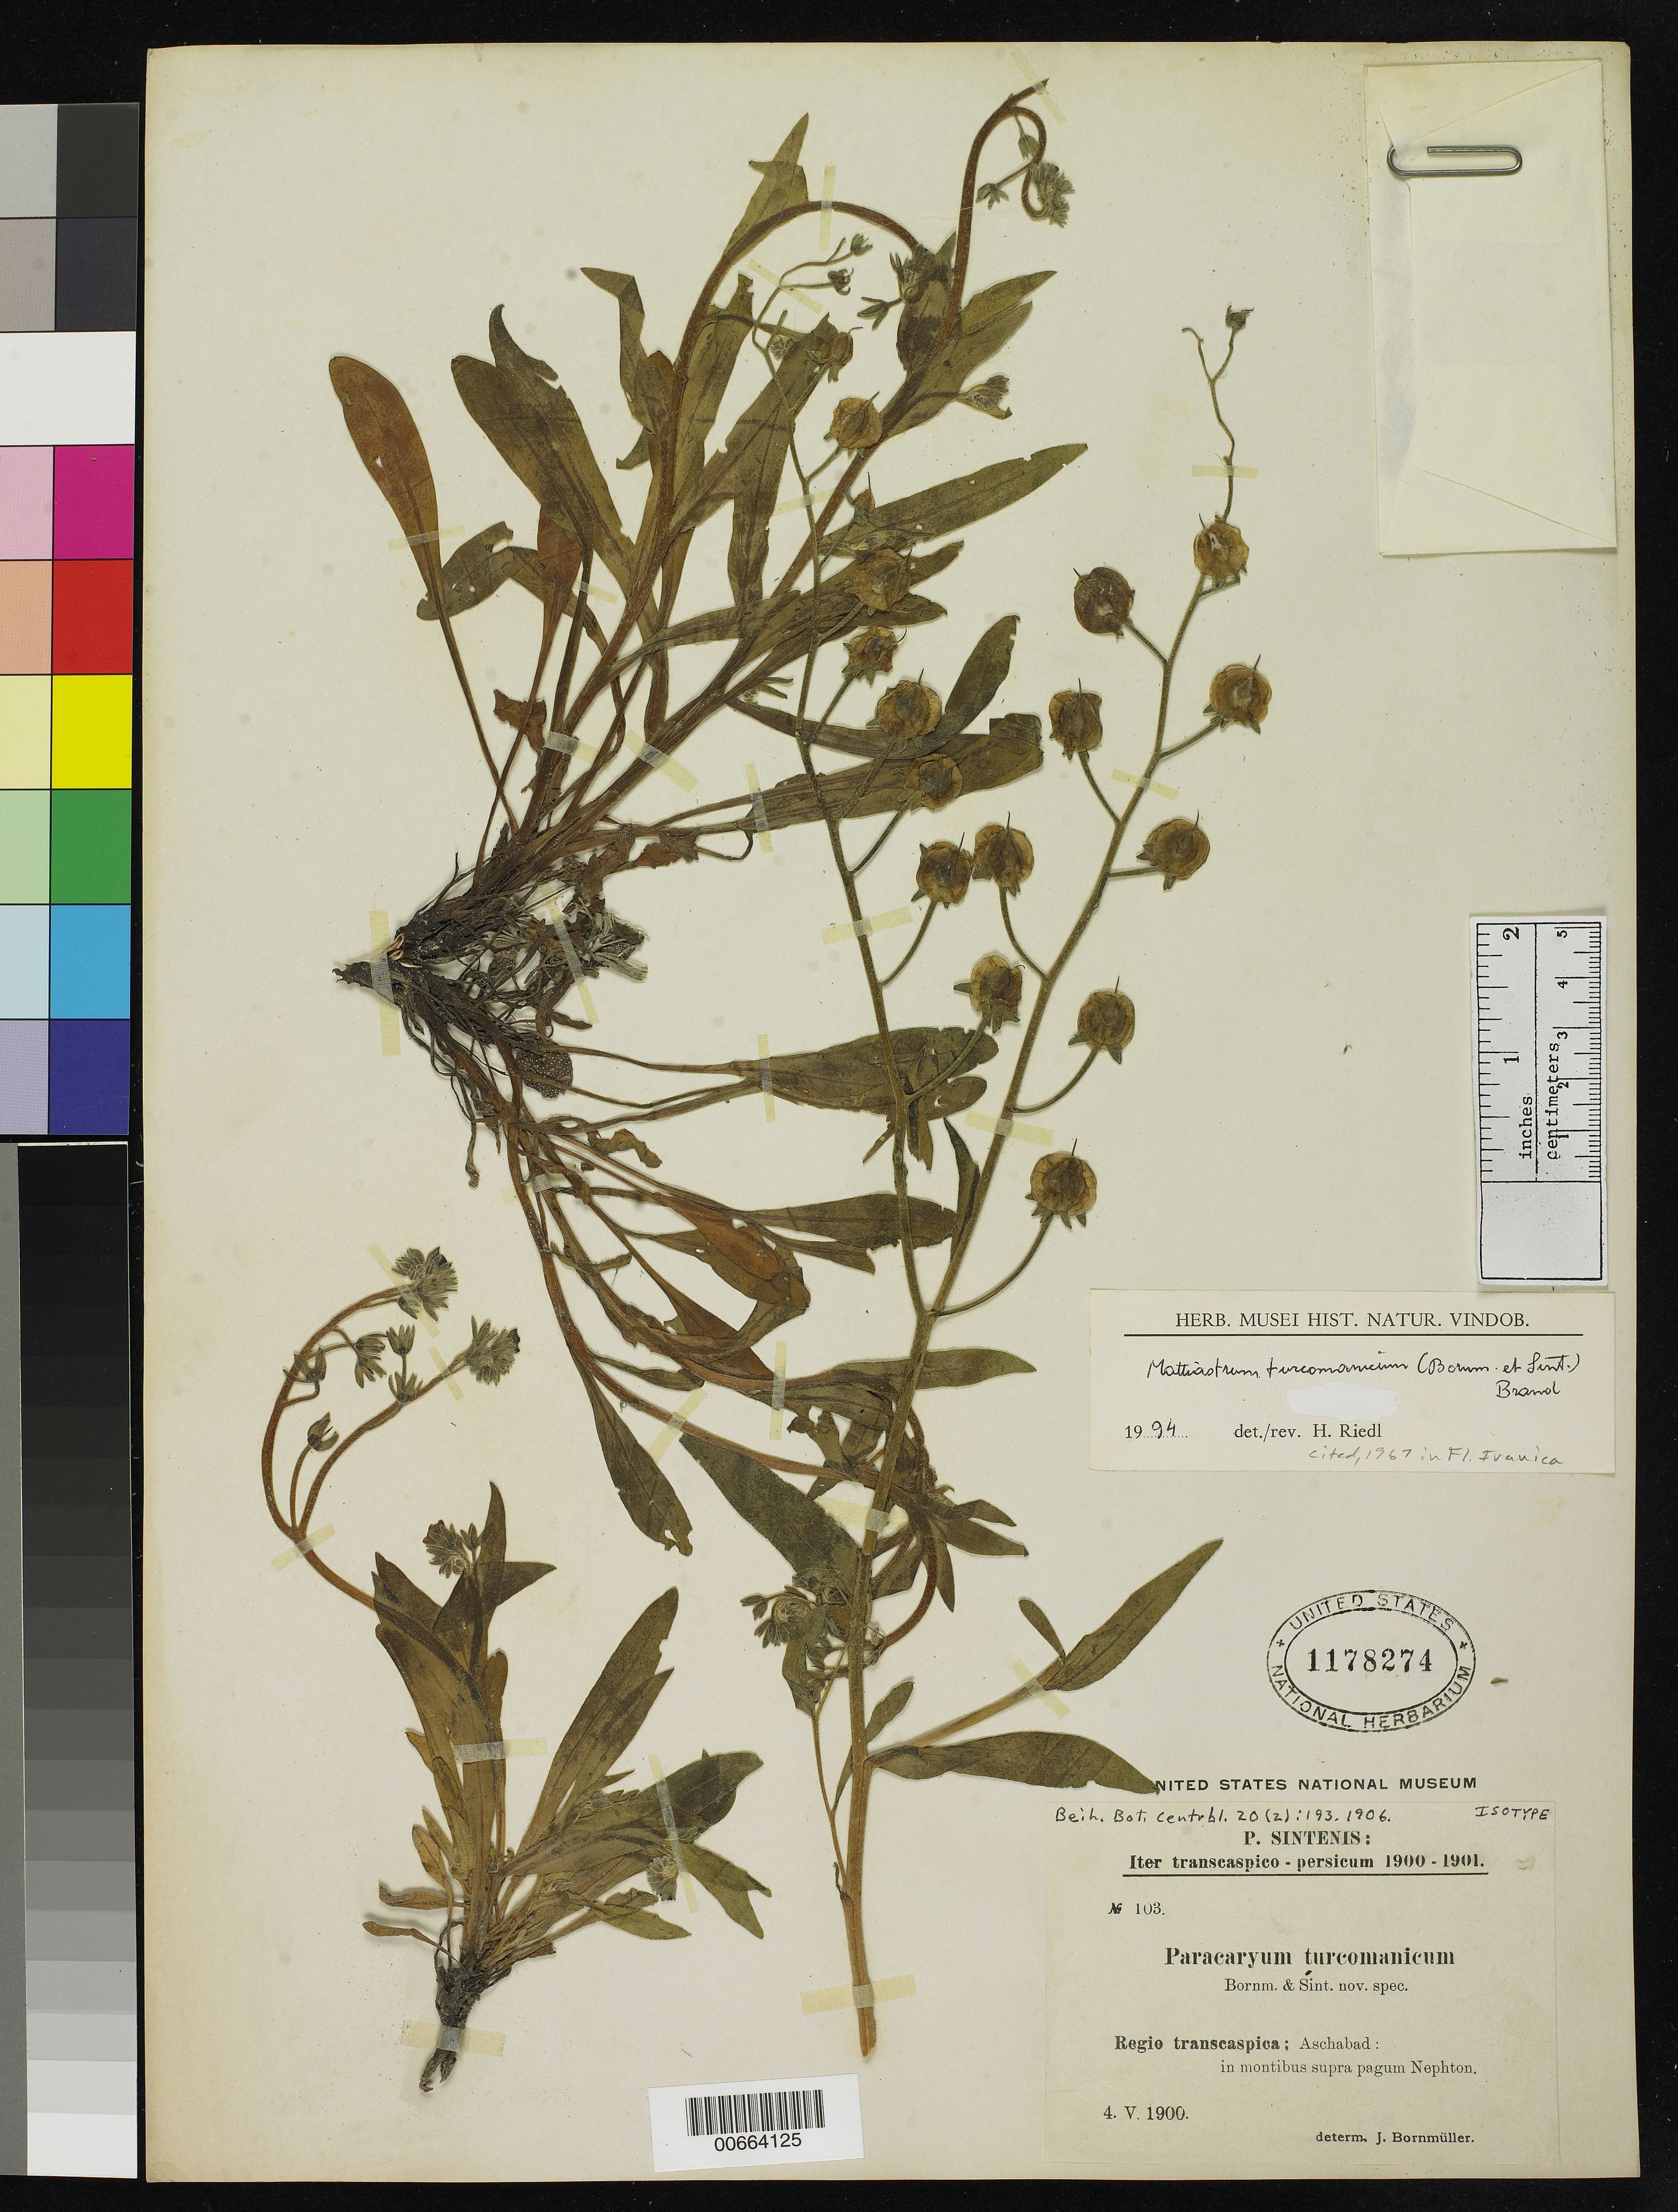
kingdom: Plantae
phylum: Tracheophyta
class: Magnoliopsida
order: Boraginales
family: Boraginaceae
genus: Paracaryum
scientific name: Paracaryum turcomanicum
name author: Bornm. & Sint.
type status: Isotype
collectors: P. Sintenis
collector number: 103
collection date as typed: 4 May 1900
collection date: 1900-05-04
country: Turkmenistan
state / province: Ahal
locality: Aschabad, in montibus supra pagum Nephton.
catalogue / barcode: US 1178274